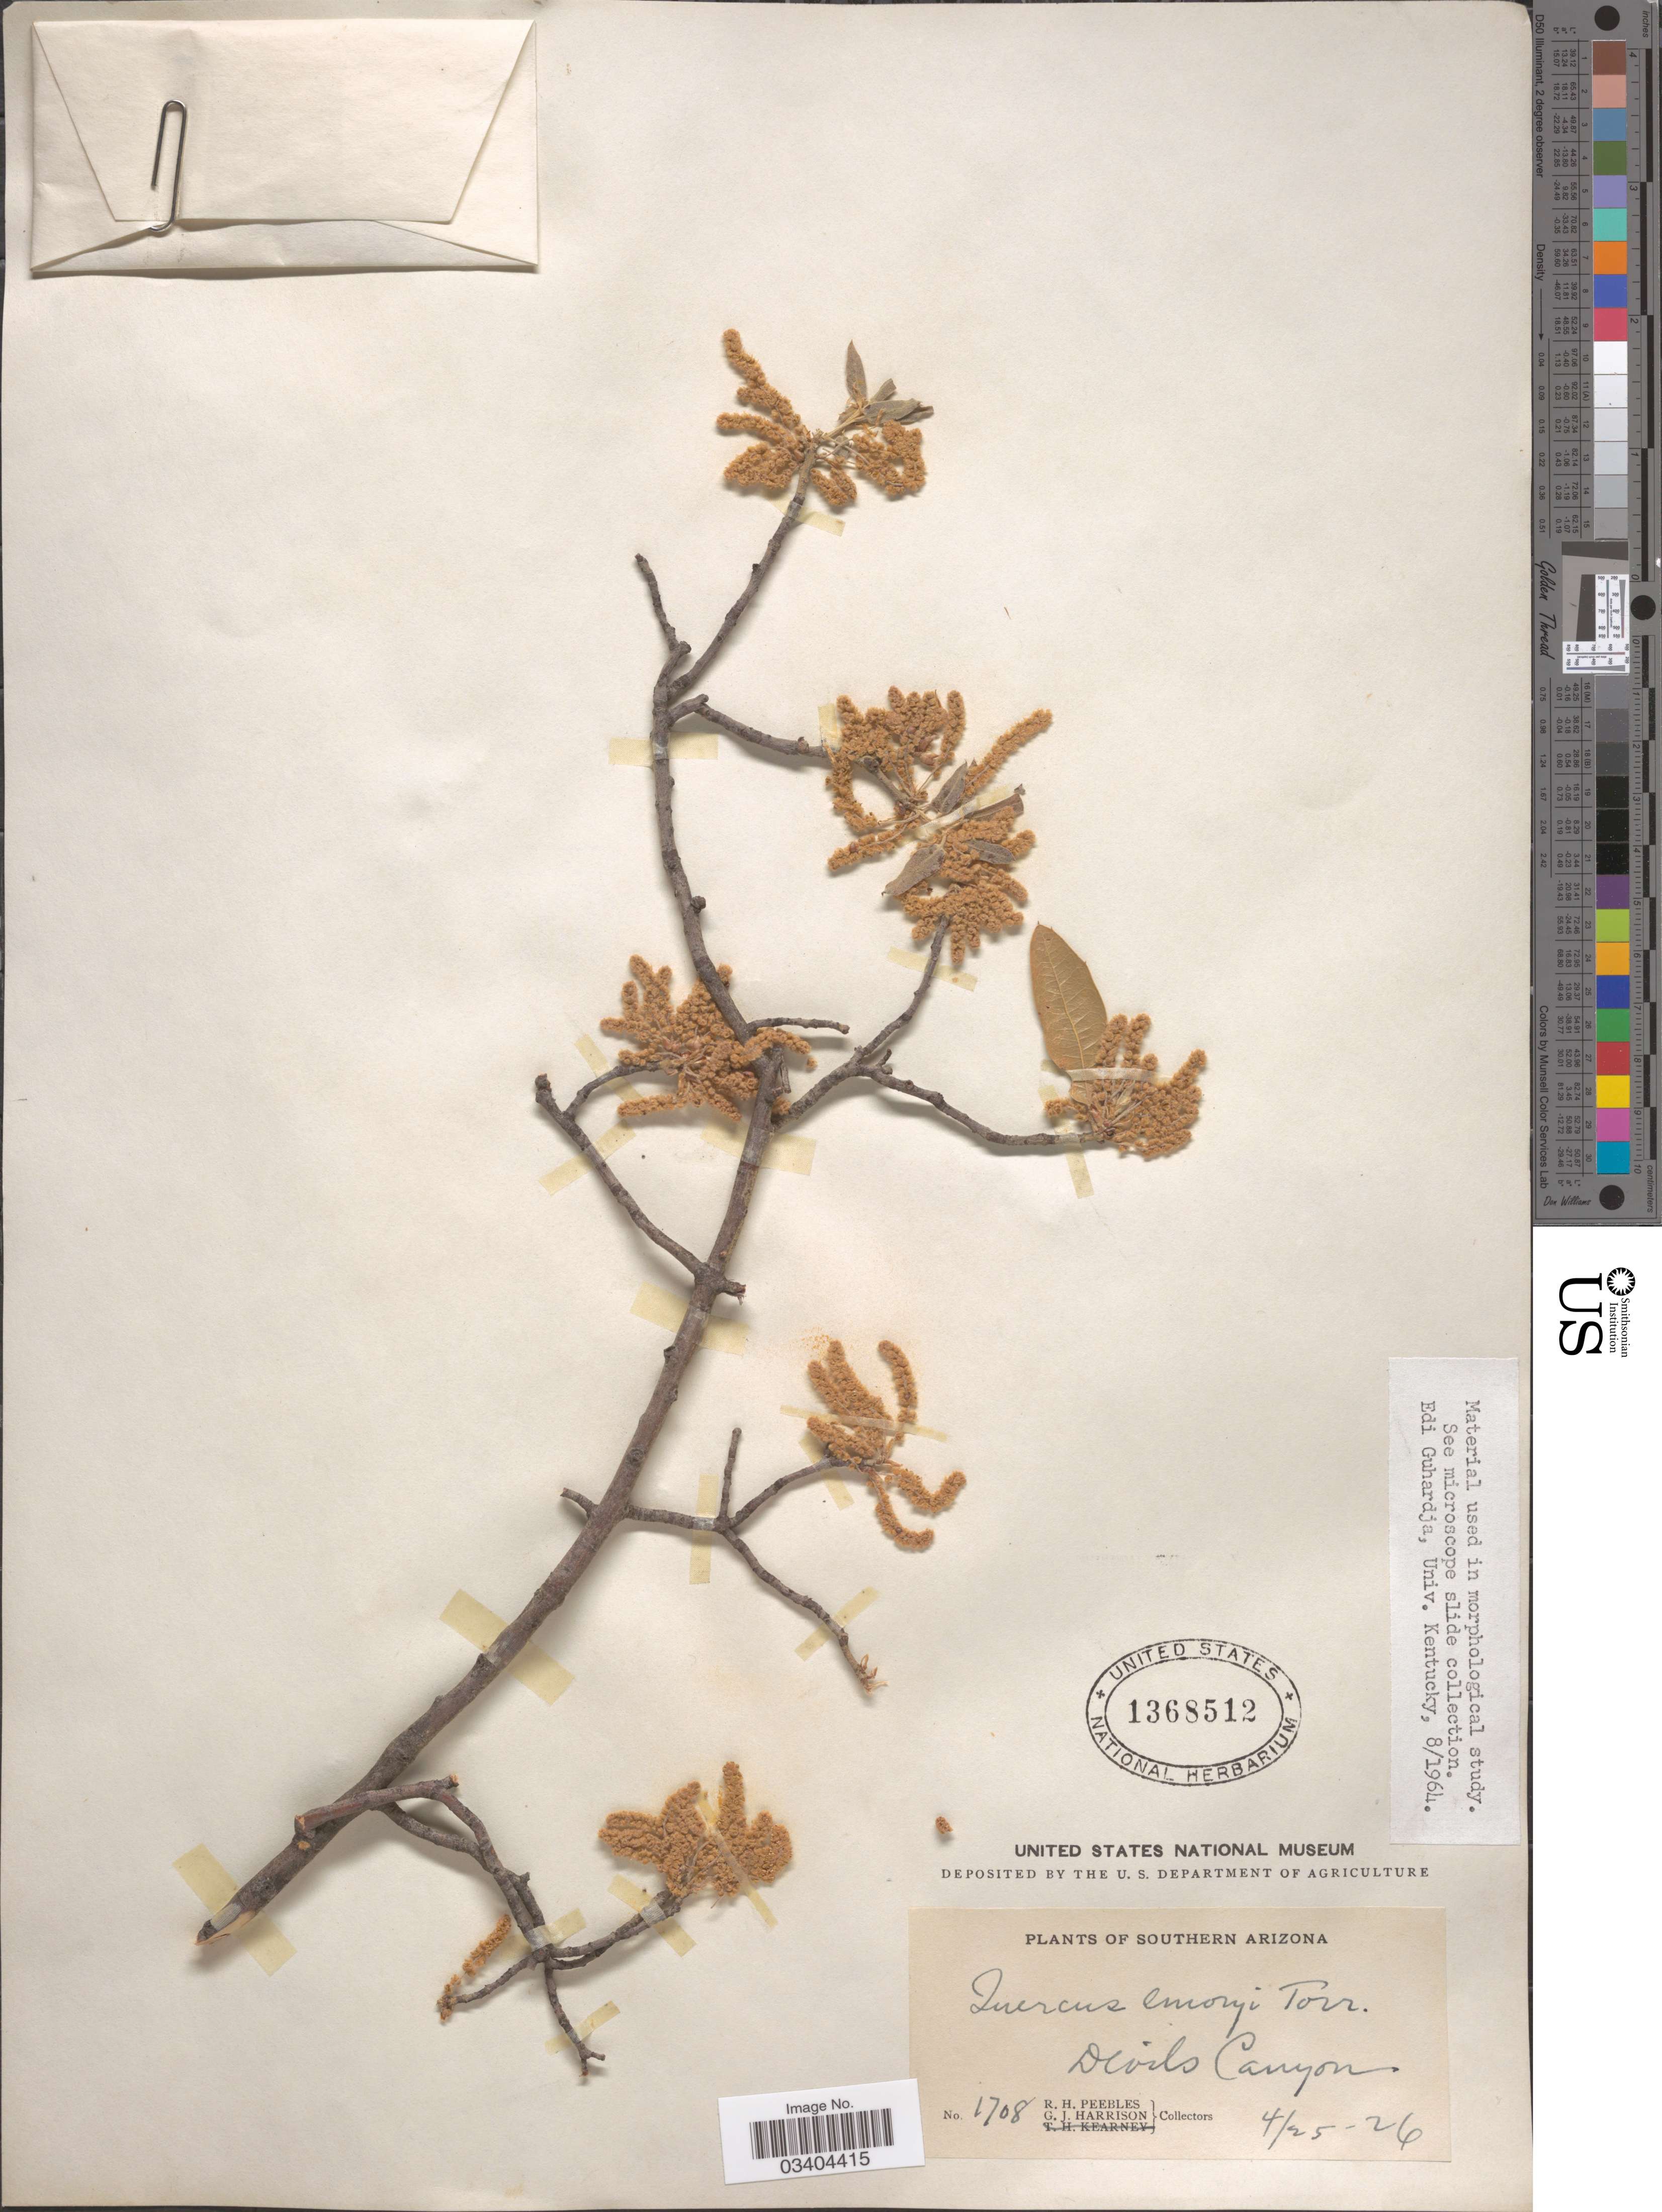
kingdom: Plantae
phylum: Tracheophyta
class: Magnoliopsida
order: Fagales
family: Fagaceae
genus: Quercus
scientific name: Quercus emoryi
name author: Torr. in Emory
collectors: R. H. Peebles & G. J. Harrison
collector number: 1708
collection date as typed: Transcribed d/m/y: 25/4/26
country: United States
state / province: Arizona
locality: Southern Arizona. Devils Canyon.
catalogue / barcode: US 1368512